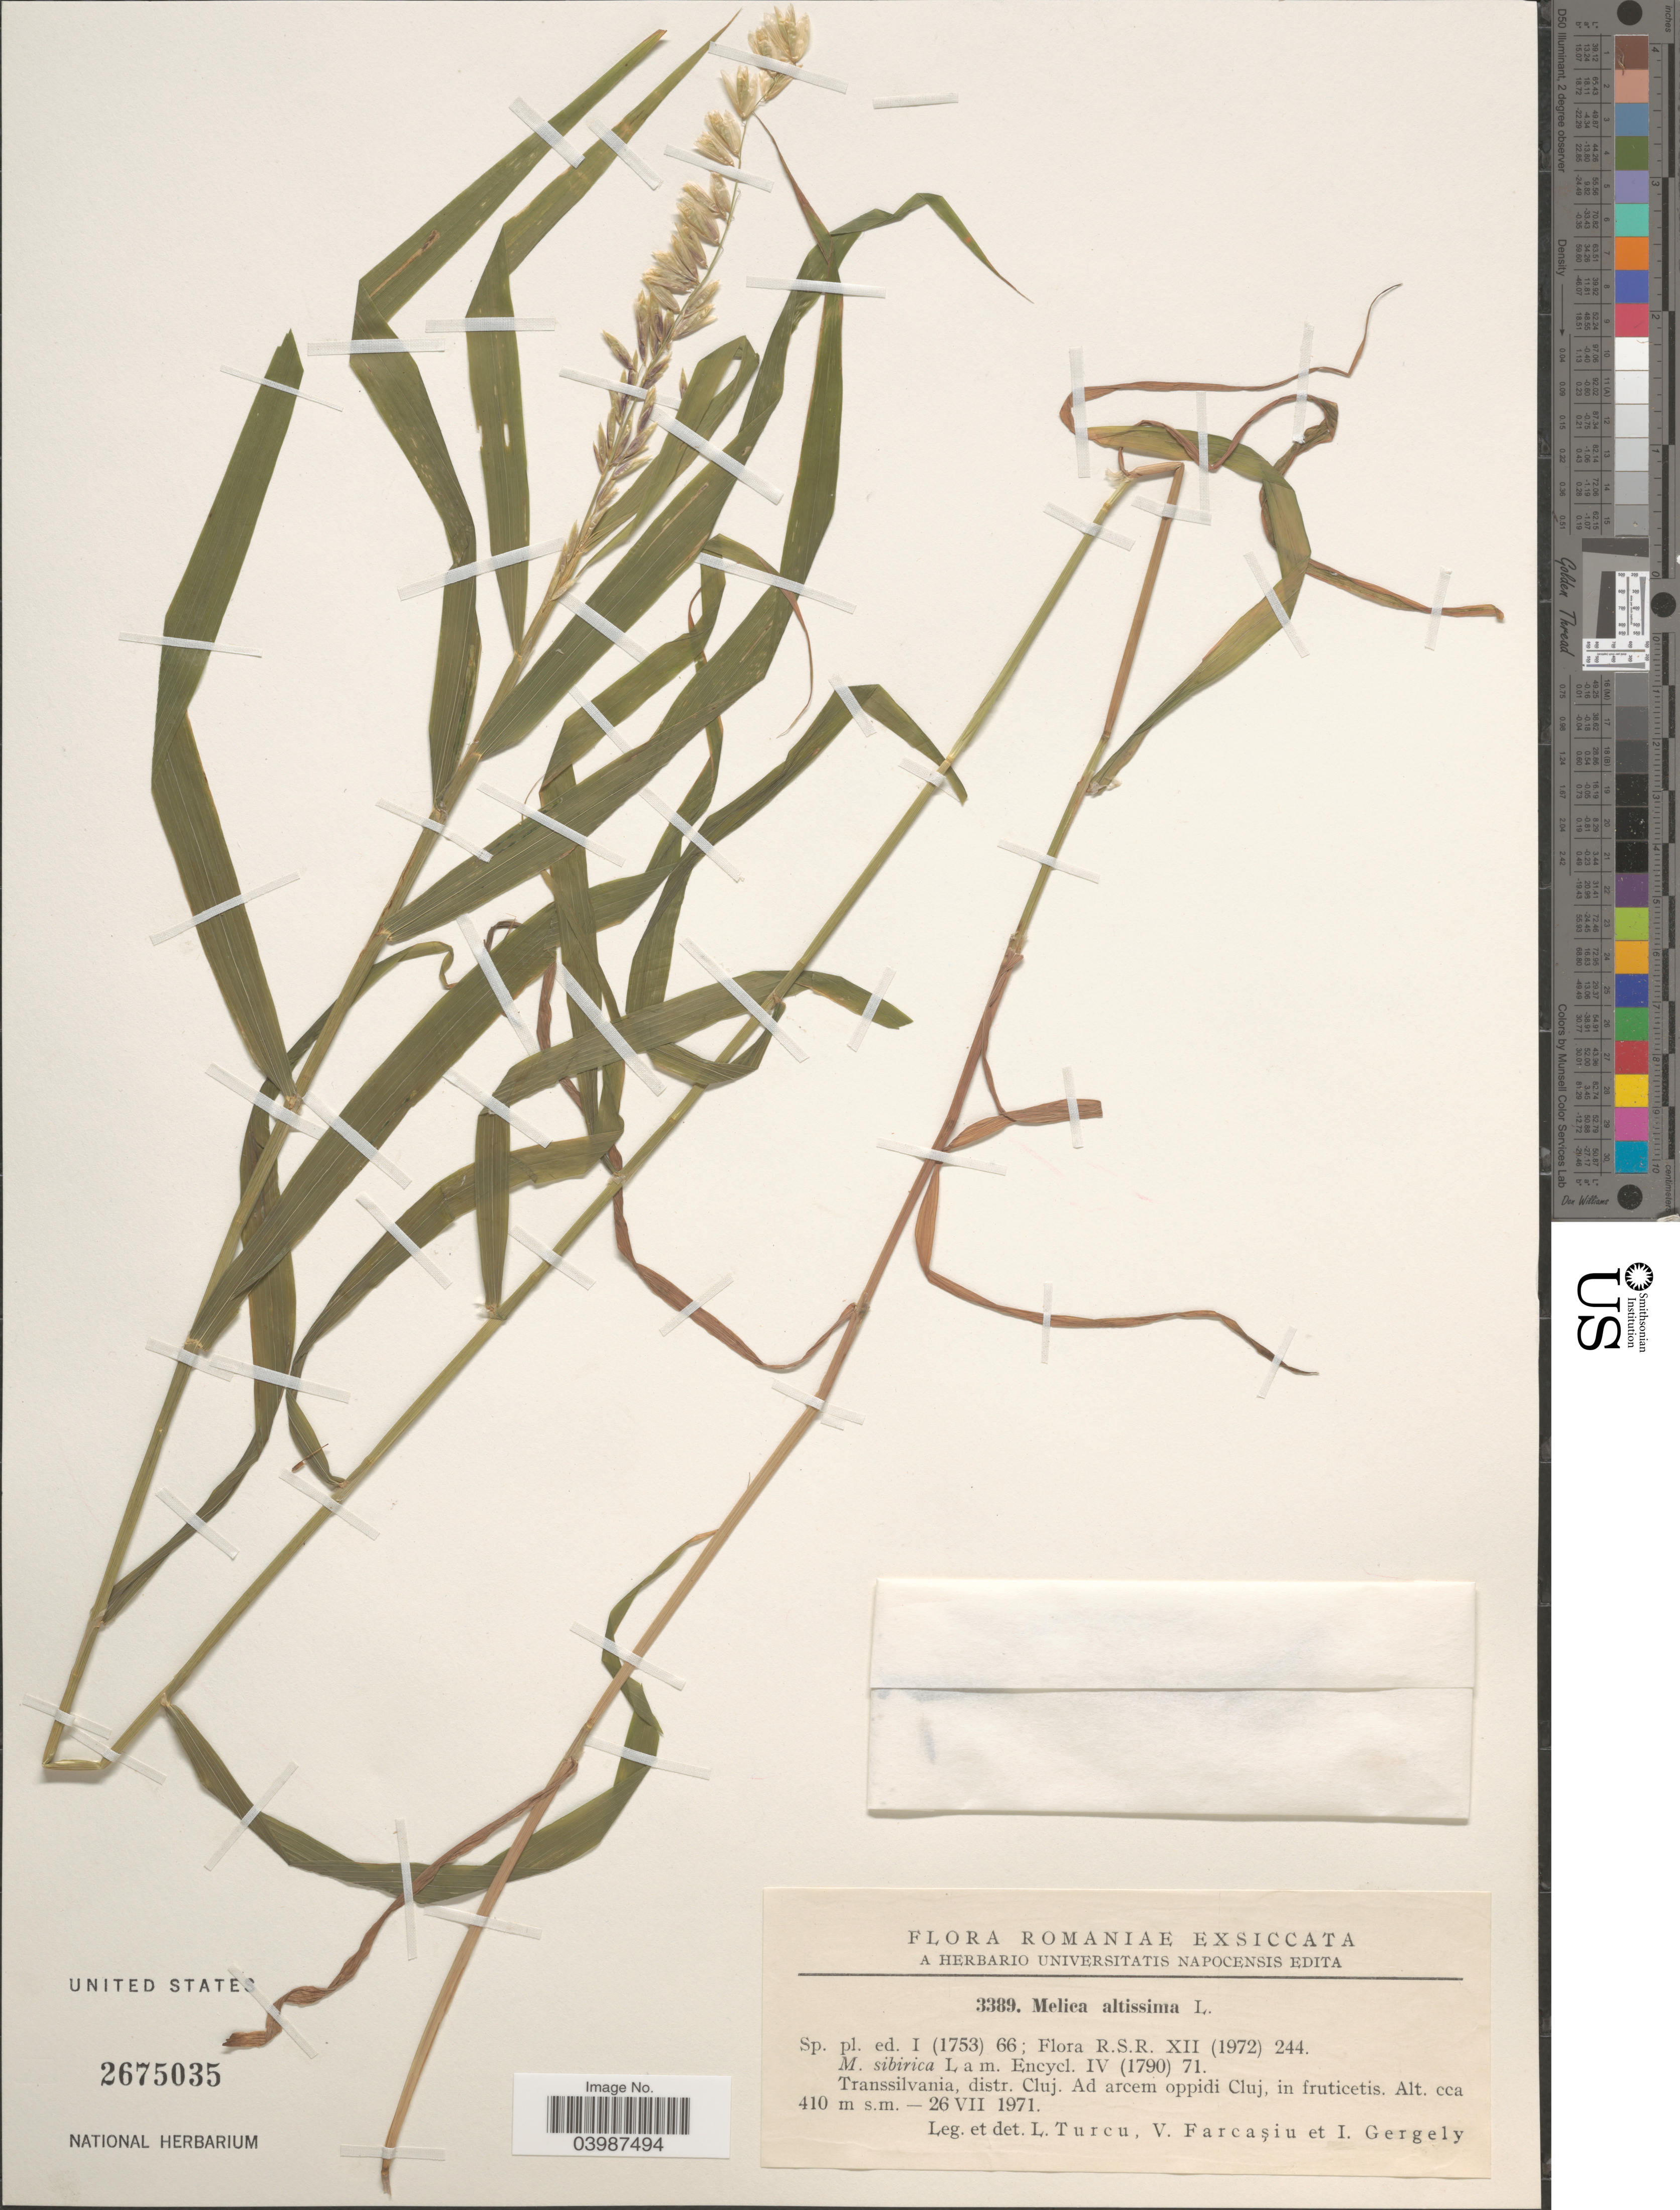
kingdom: Plantae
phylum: Tracheophyta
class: Liliopsida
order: Poales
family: Poaceae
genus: Melica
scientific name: Melica altissima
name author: L.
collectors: L. Turcu, V. Farcasiu & I. Gergely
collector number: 3389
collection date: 1971-07-26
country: Romania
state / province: Cluj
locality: Transsilvania, distr. Cluj. Ad arcem oppidi Cluj, in fruticetis.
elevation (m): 410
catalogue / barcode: US 2675035